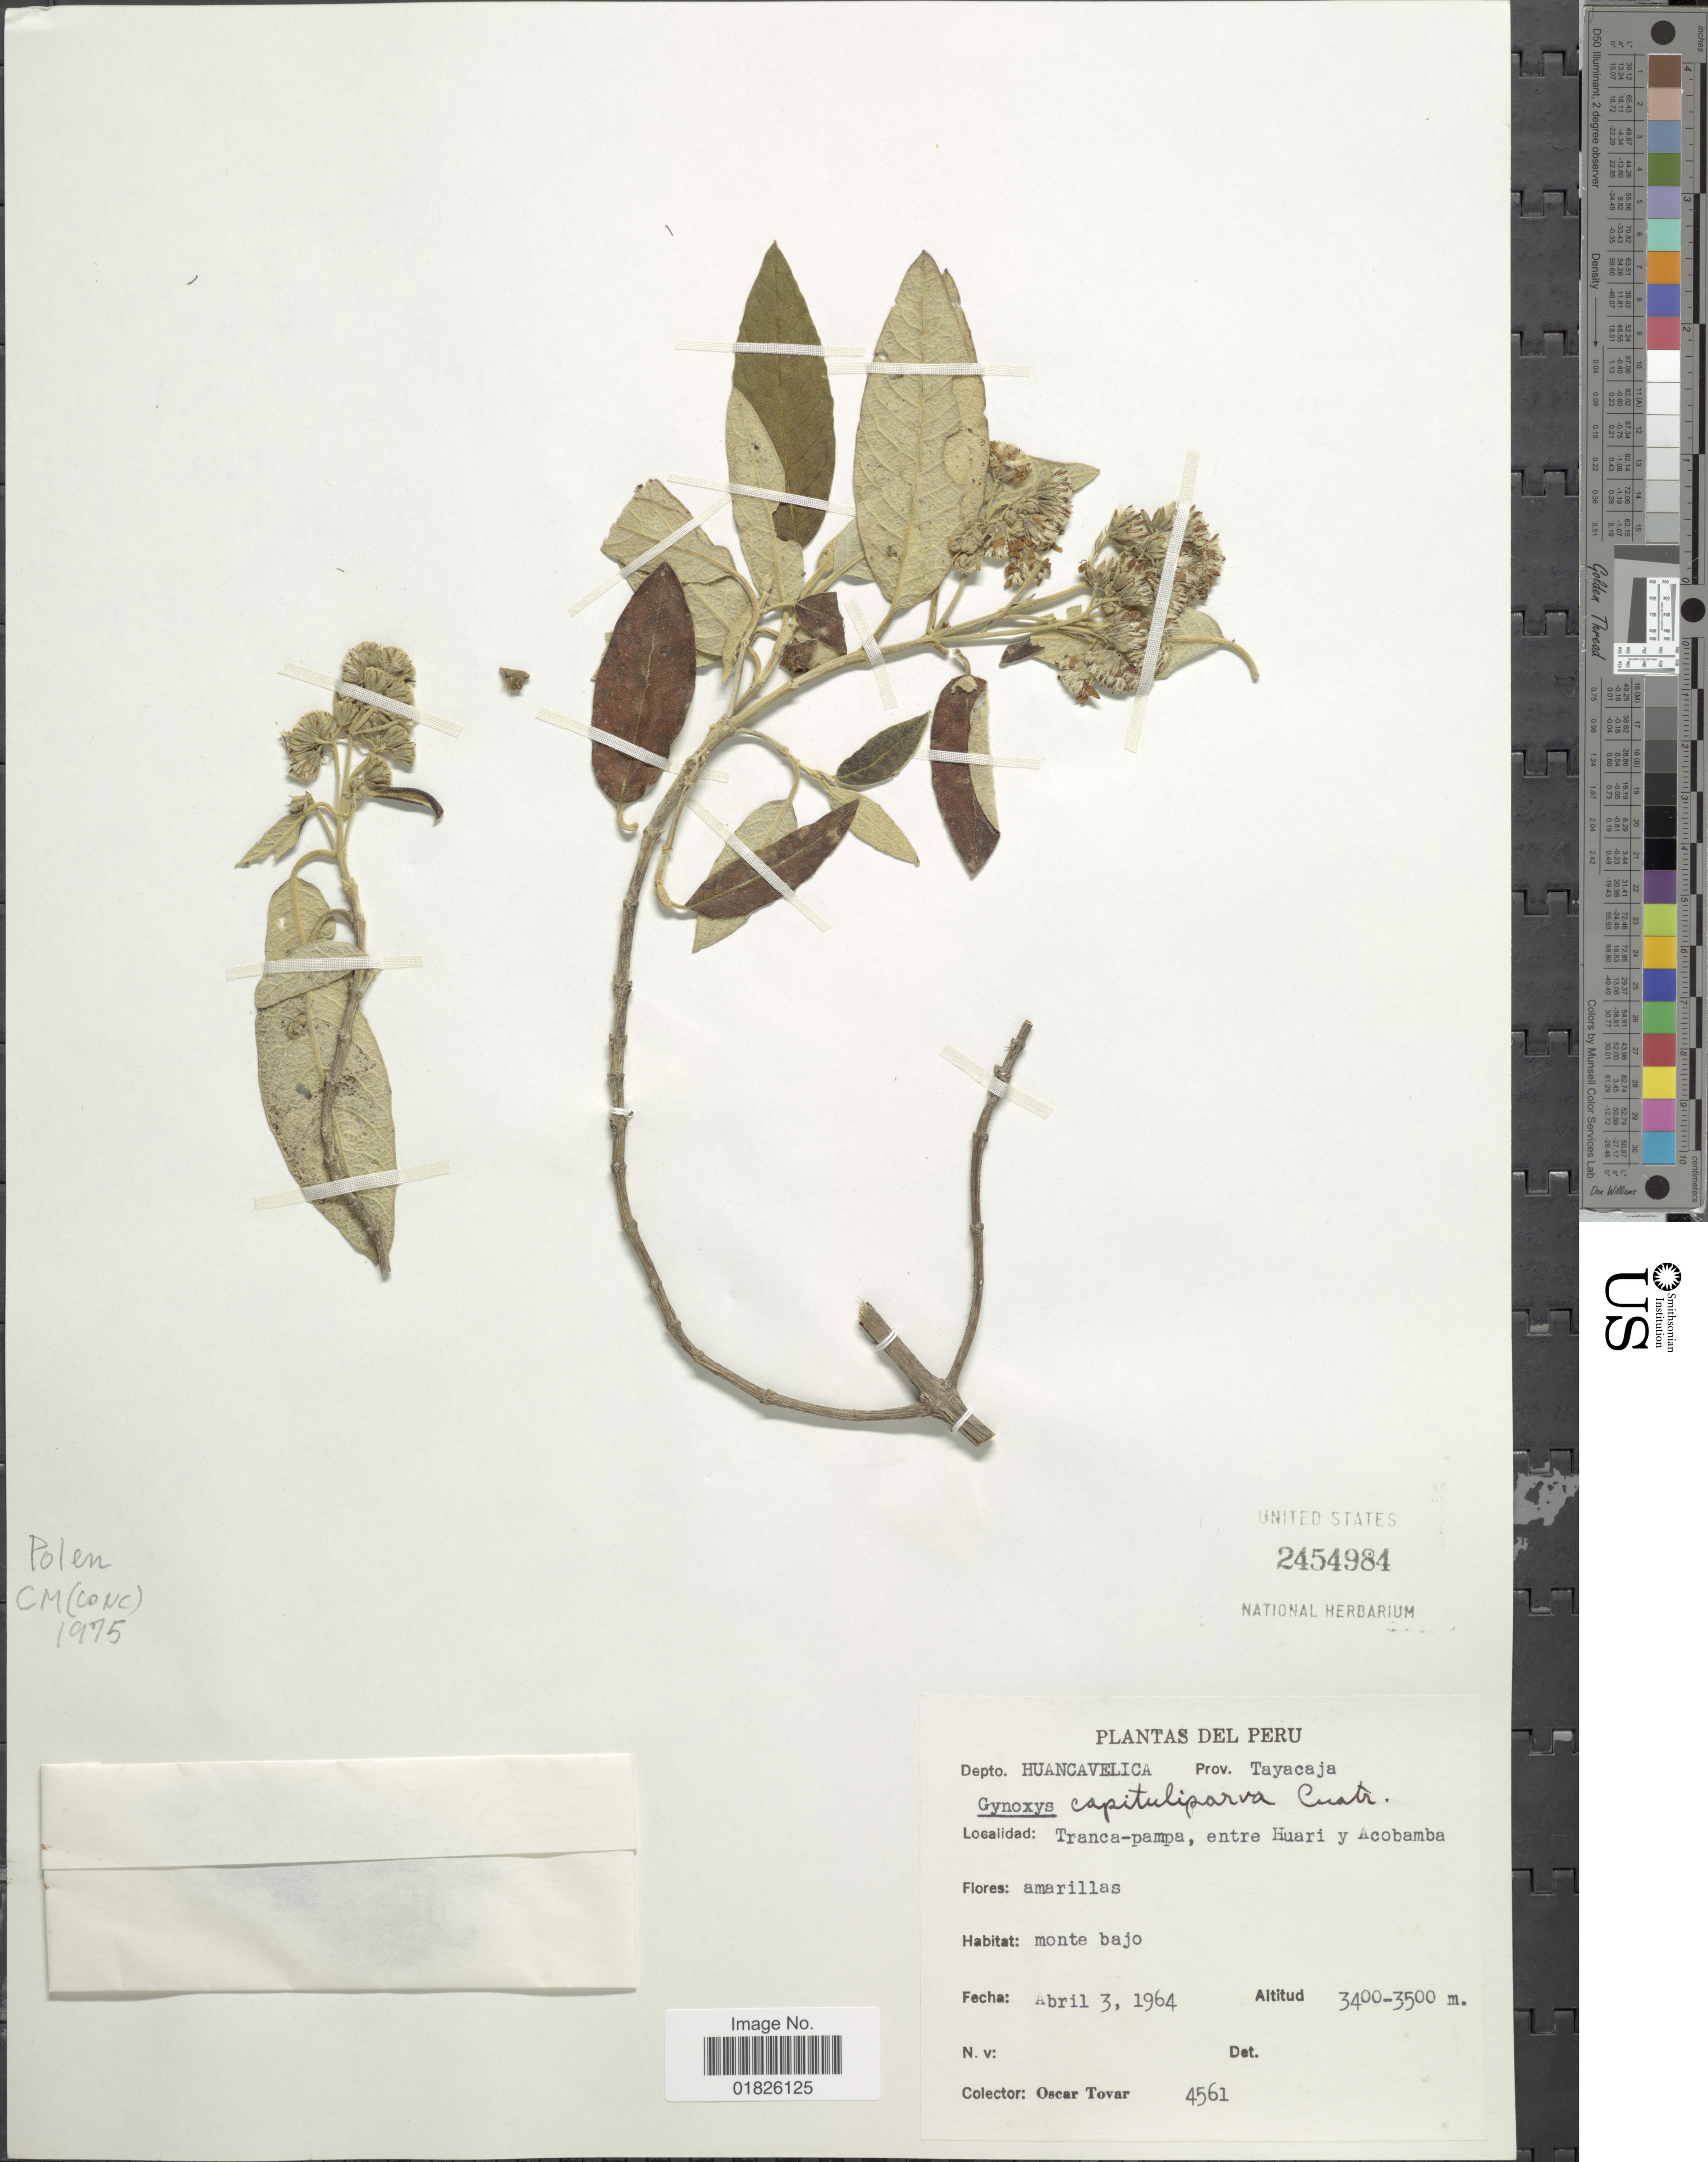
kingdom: Plantae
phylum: Tracheophyta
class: Magnoliopsida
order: Asterales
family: Asteraceae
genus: Gynoxys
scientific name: Gynoxys capituliparva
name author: Cuatrec.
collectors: Ó. Tovar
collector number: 4561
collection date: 1964-04-03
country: Peru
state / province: Huancavelica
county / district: Tayacaja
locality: Prov. tayacaja. Tranca-pampa, entre Huari y Acobamba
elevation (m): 3400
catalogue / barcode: US 2454984